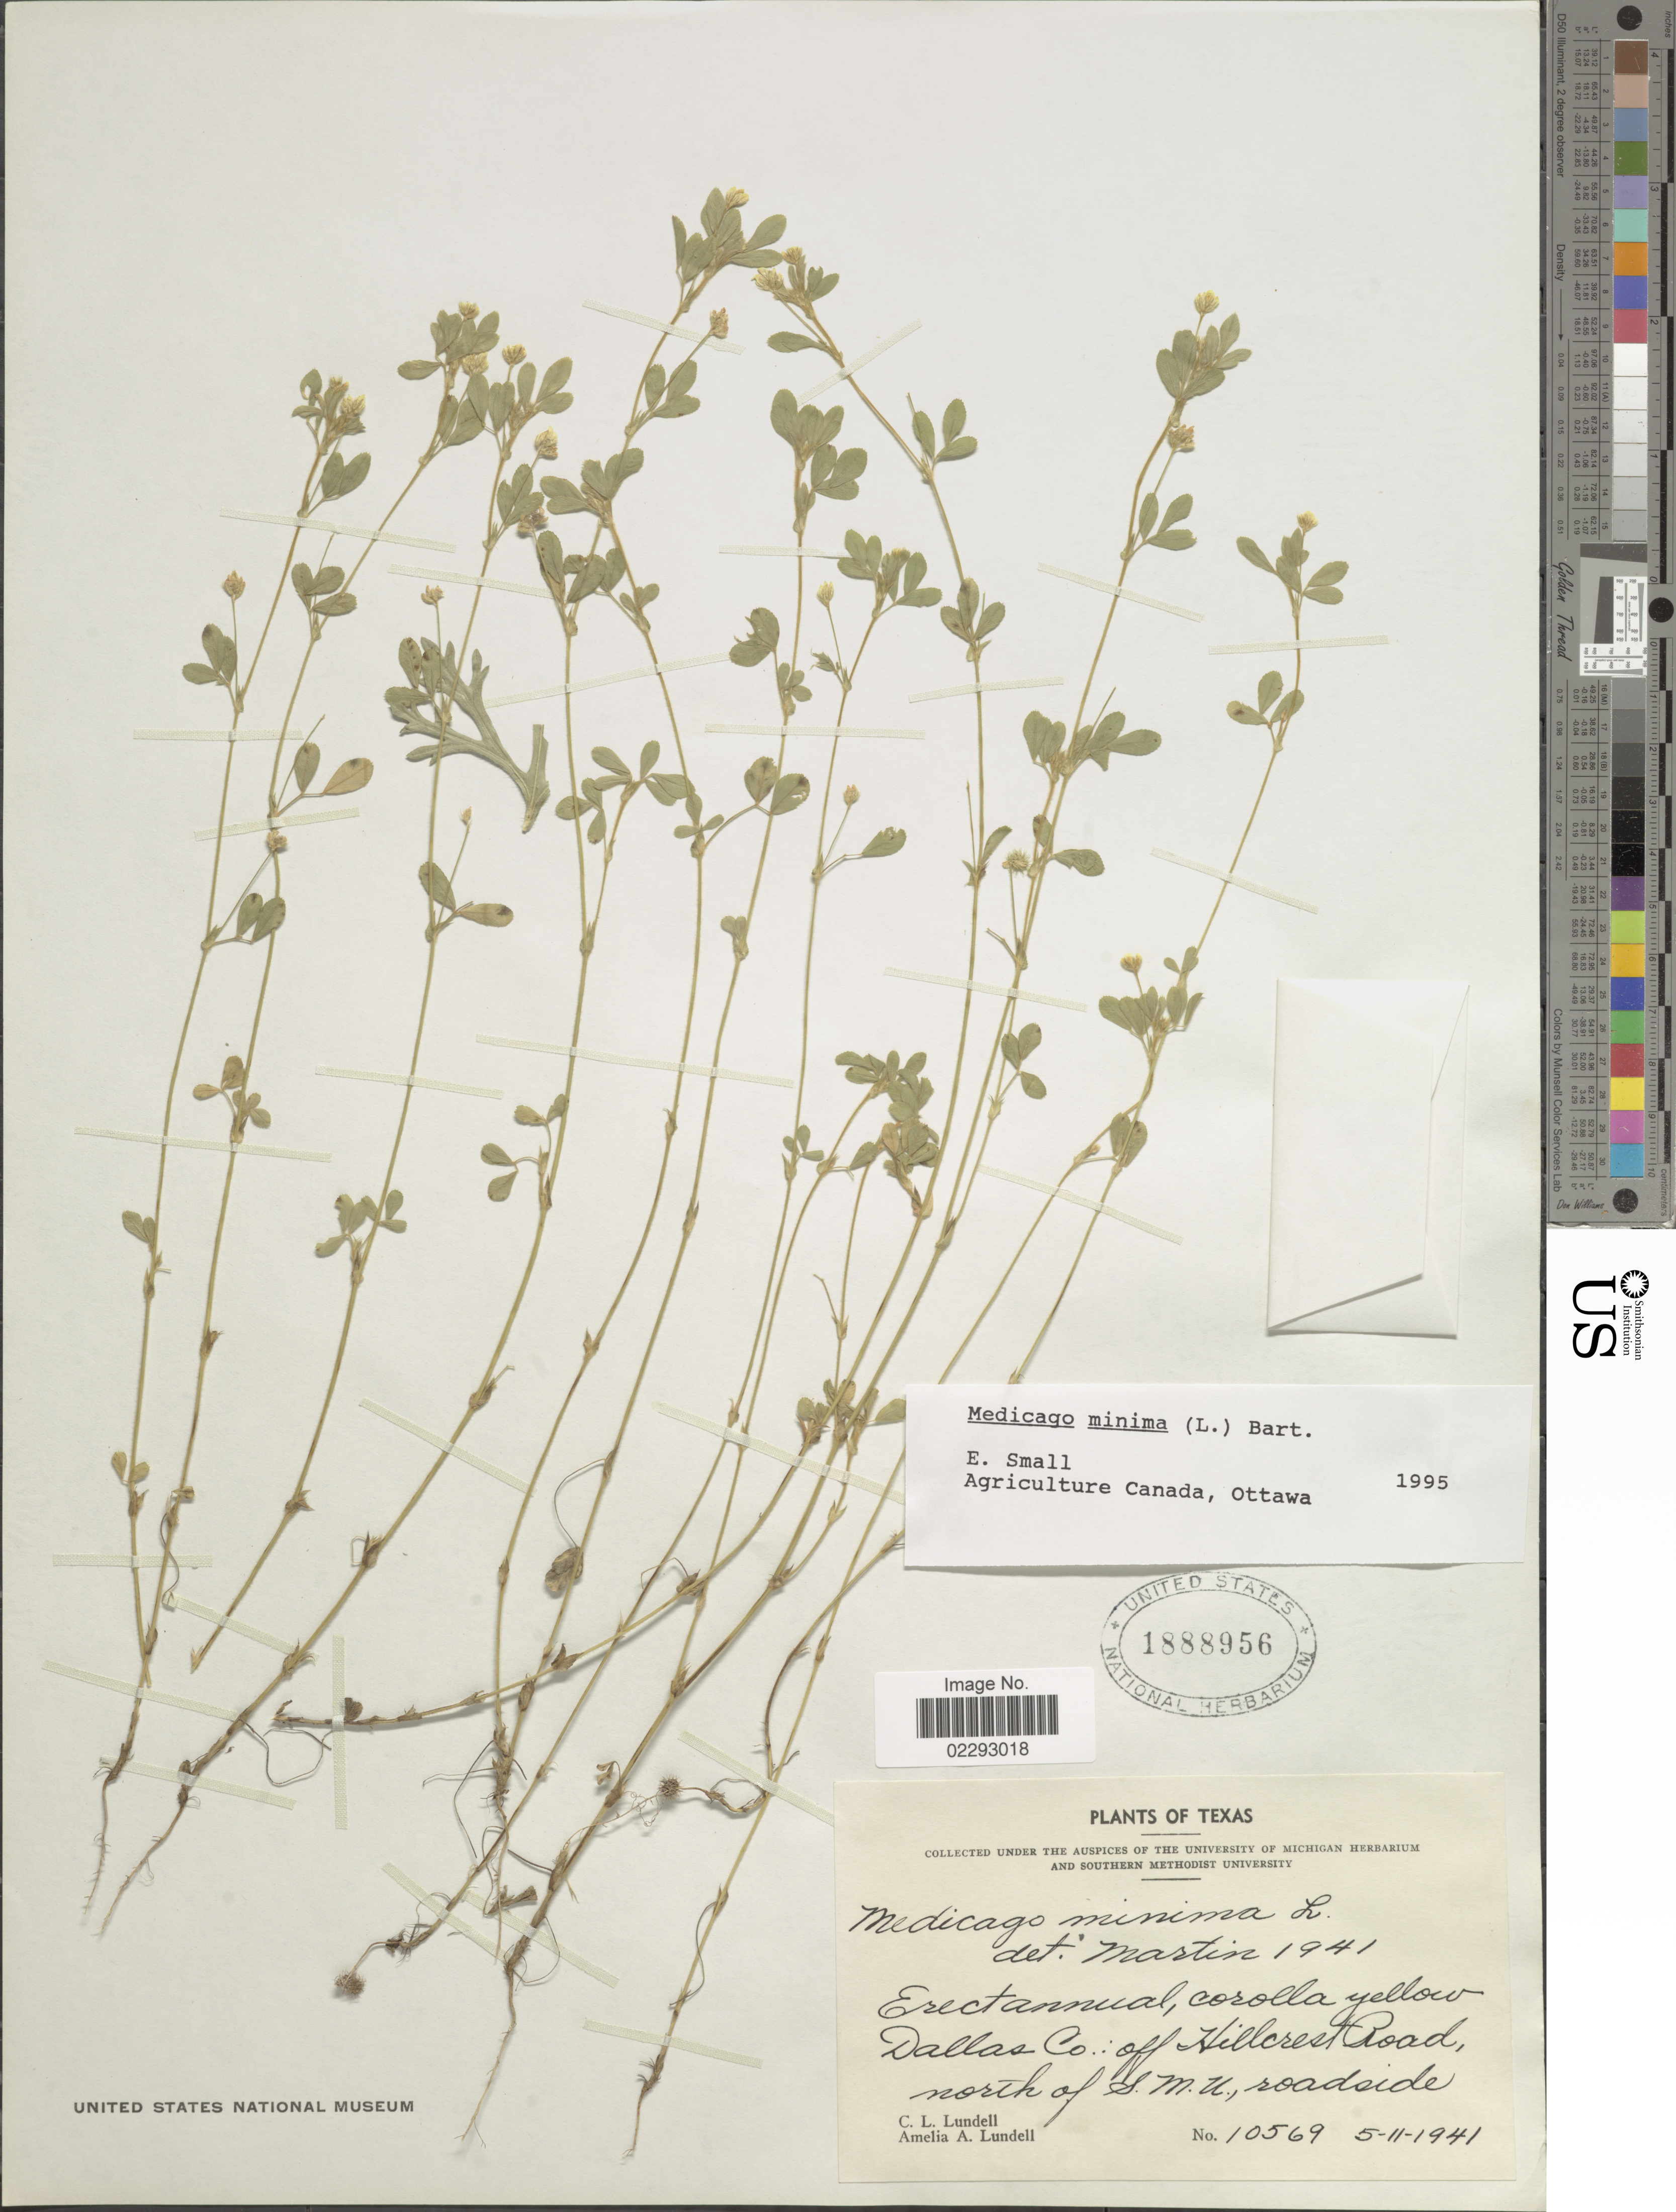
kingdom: Plantae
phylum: Tracheophyta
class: Magnoliopsida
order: Fabales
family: Fabaceae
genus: Medicago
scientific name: Medicago minima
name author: Lam.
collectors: C. L. Lundell & A. A. Lundell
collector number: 10569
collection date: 1941-11-05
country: United States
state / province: Texas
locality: Texas, Dallas Co., off Hillcress Road, north of S.M.U. roadside.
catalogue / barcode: US 1888956